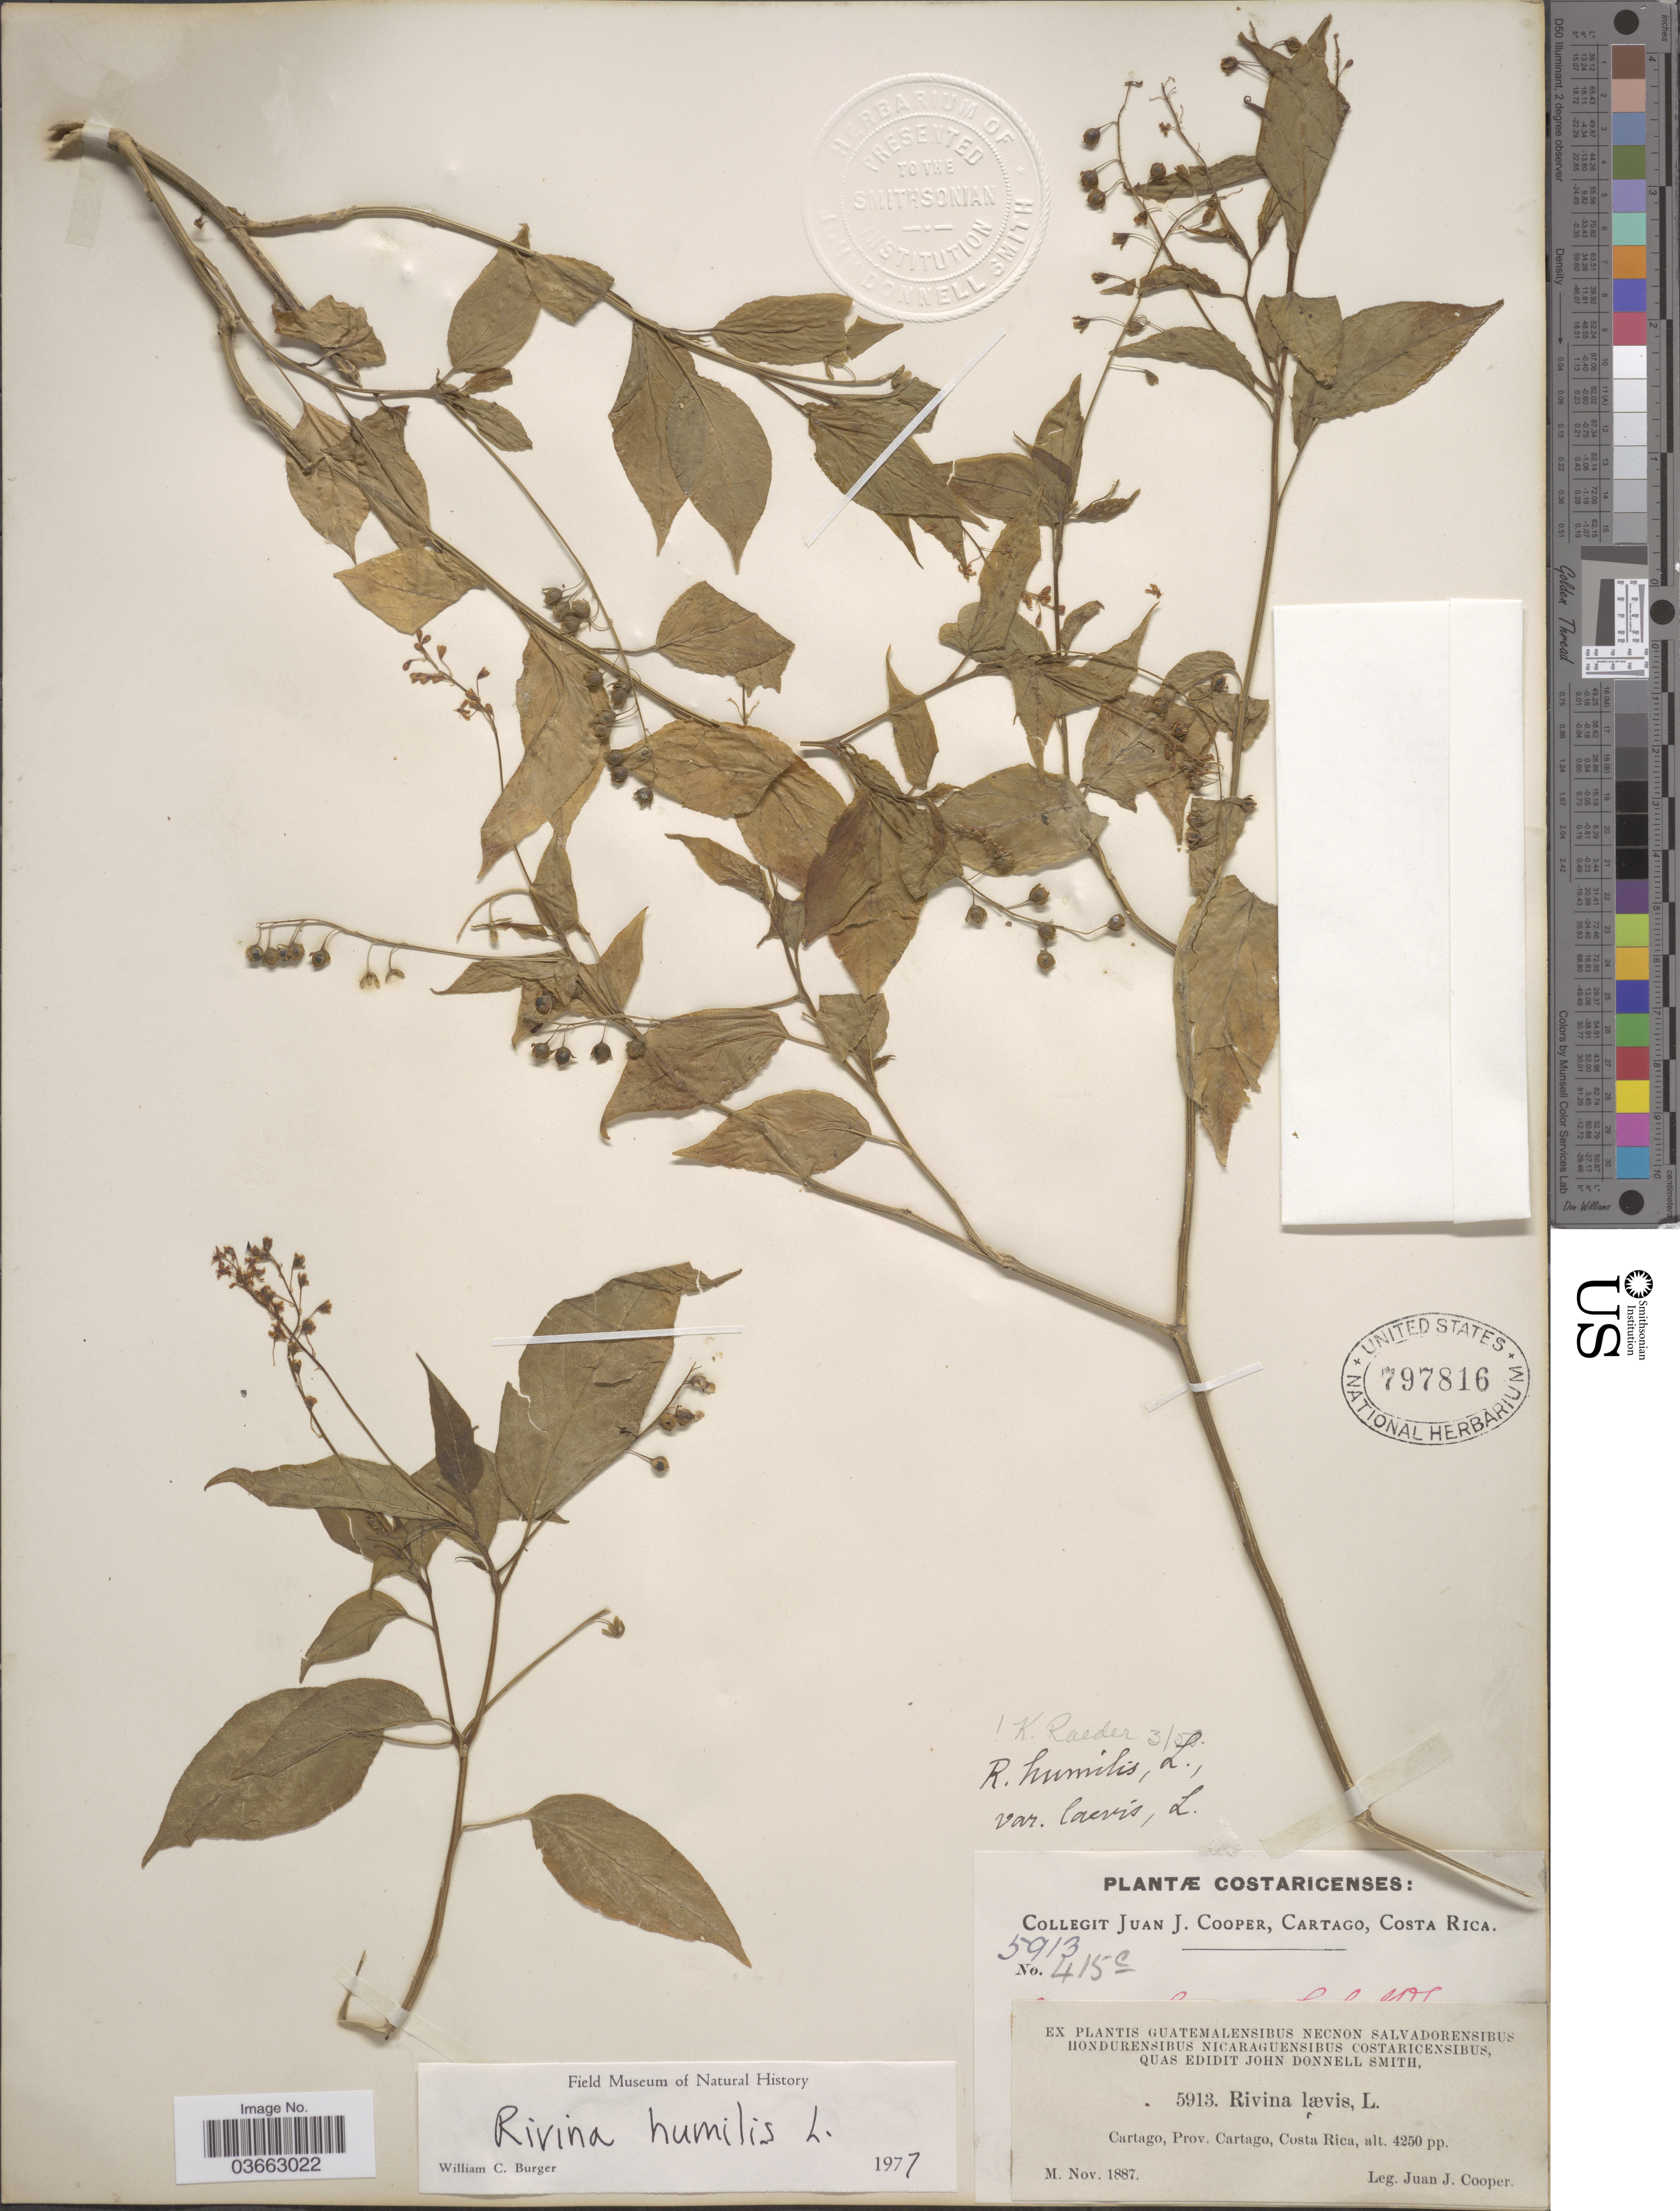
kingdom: Plantae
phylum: Tracheophyta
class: Magnoliopsida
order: Caryophyllales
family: Phytolaccaceae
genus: Rivina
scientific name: Rivina humilis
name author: L.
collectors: J. J. Cooper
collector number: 5913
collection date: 1887-11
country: Costa Rica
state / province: Cartago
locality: Prov. Cartago.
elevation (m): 1295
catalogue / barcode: US 797816